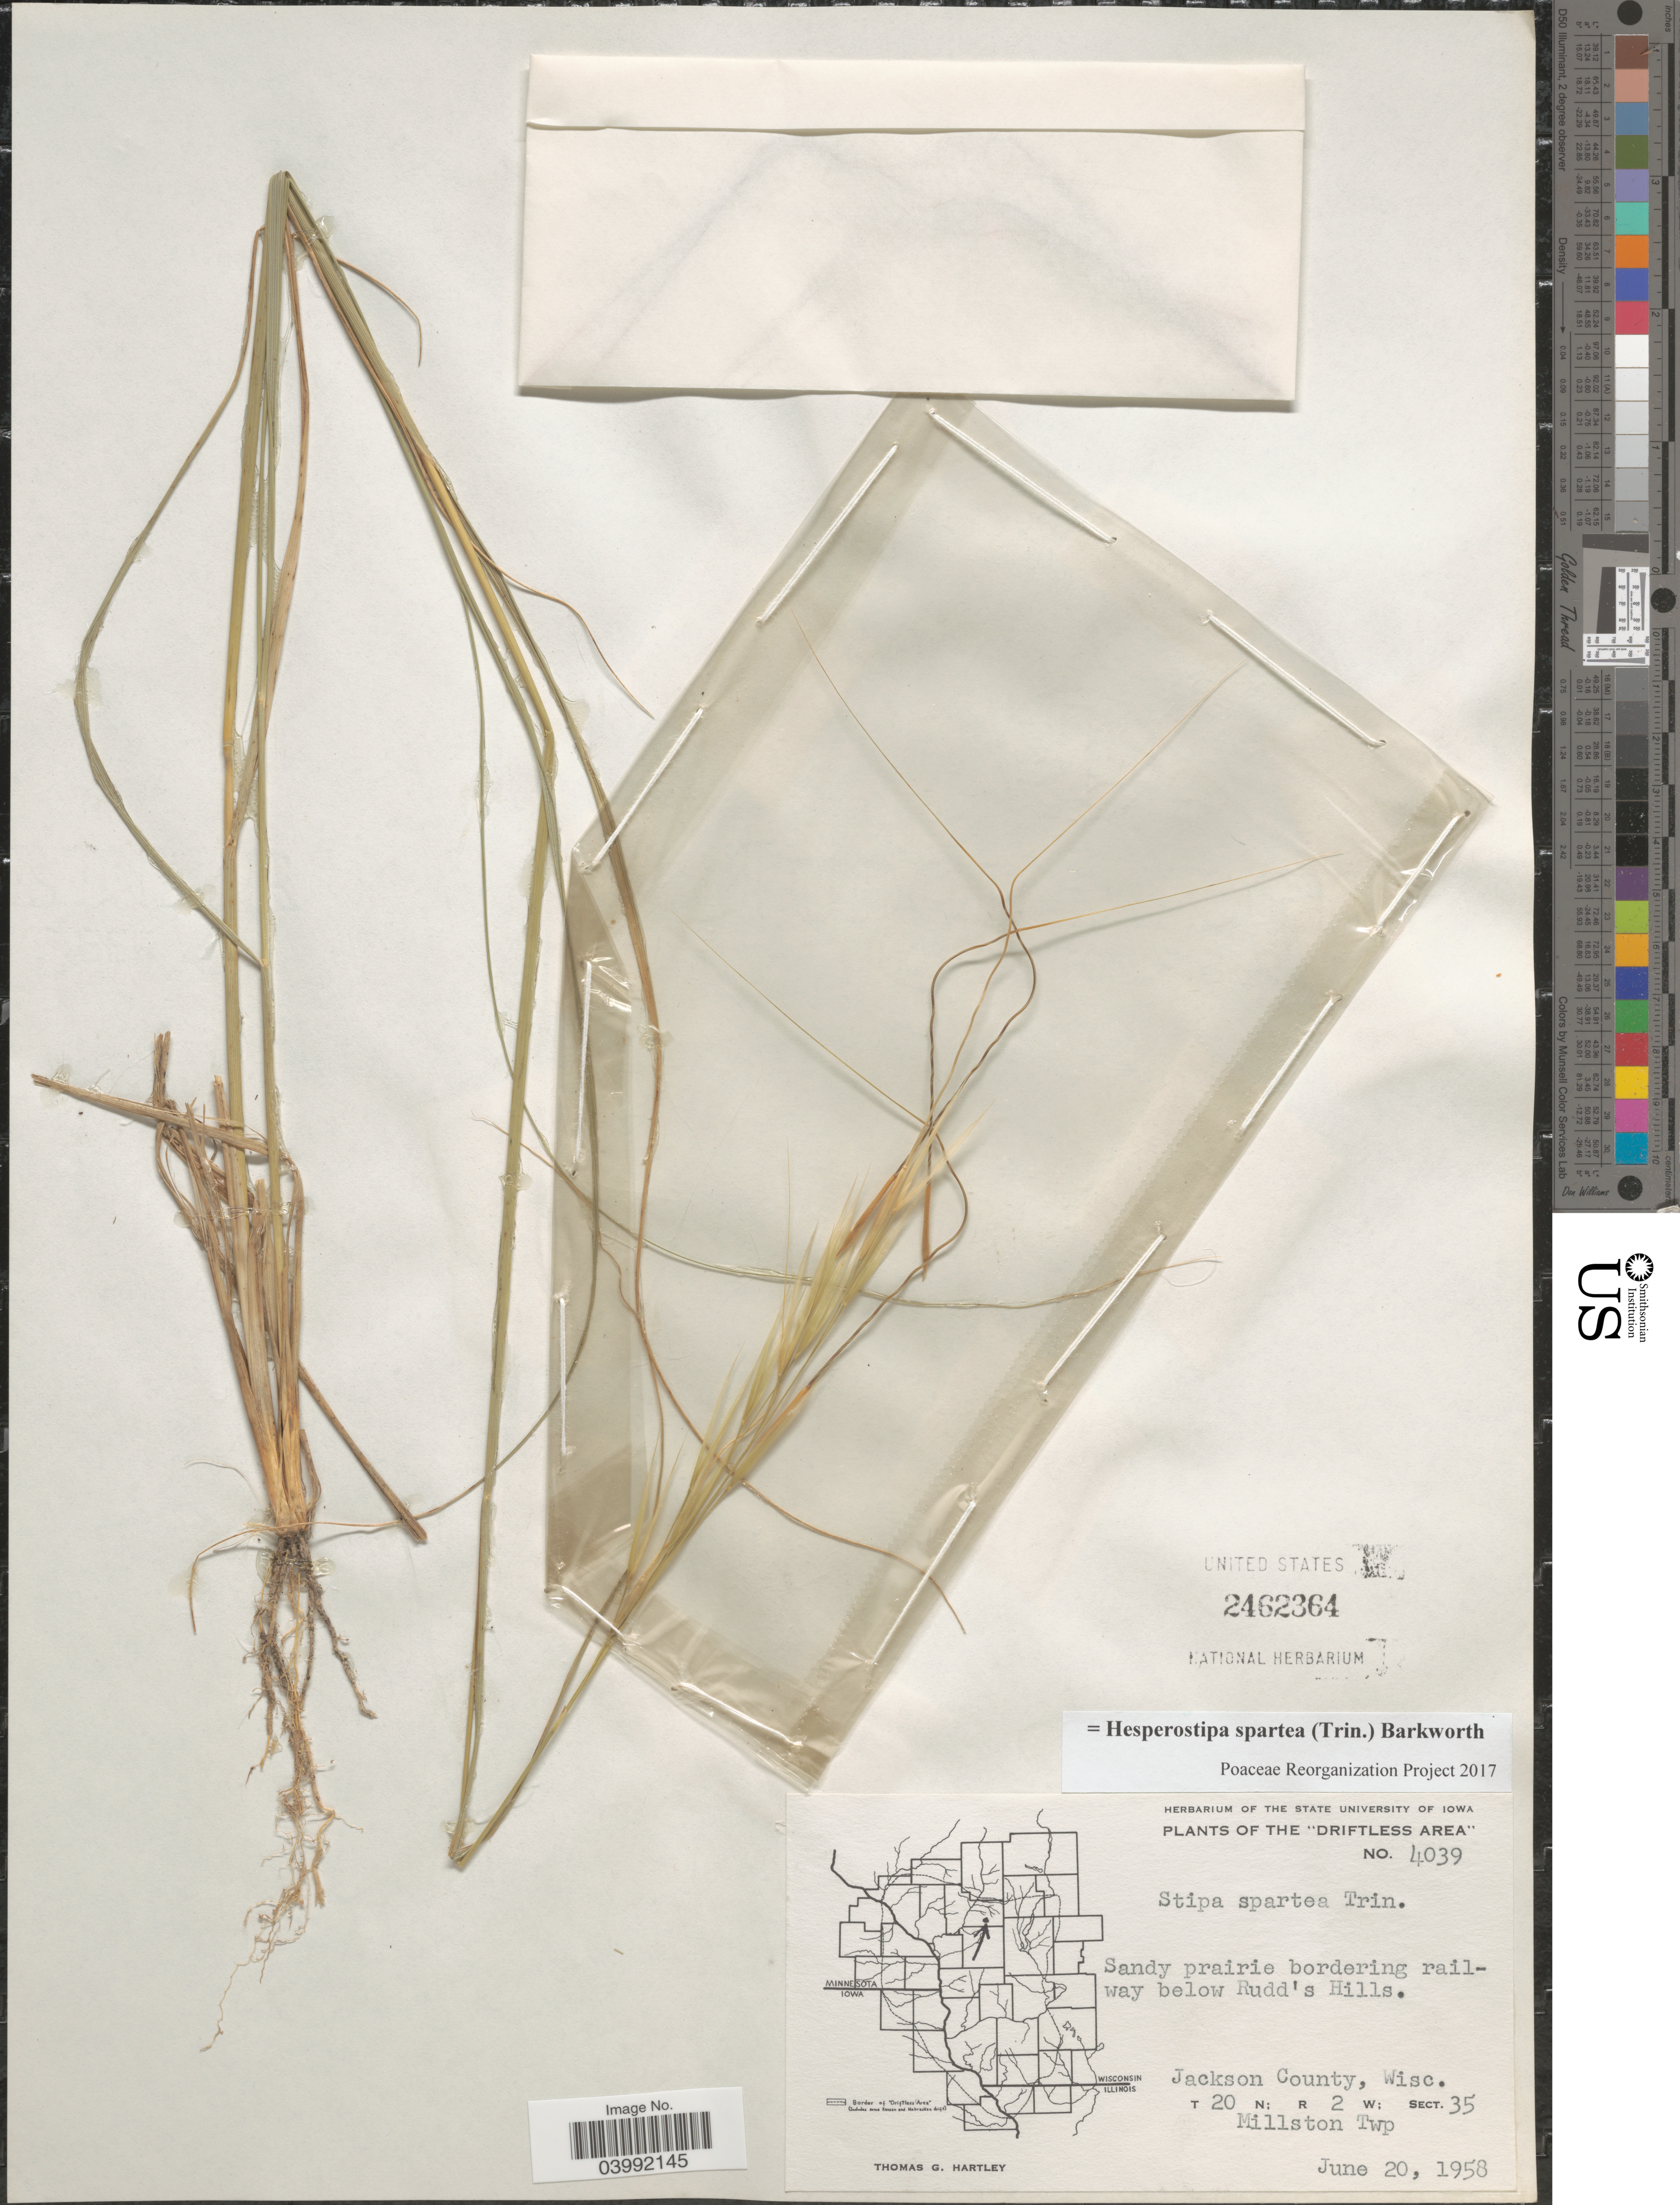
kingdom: Plantae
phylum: Tracheophyta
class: Liliopsida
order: Poales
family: Poaceae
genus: Hesperostipa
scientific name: Hesperostipa spartea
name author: (Trin.) Barkworth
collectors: T. G. Hartley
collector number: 4039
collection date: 1958-06-20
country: United States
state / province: Wisconsin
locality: The "Driftless Area". Sandy prairie bordering railway below Rudd's Hills. Jackson County. T 20 N; R 2 W; Sect. 35. Millston Twp.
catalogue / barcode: US 2462364